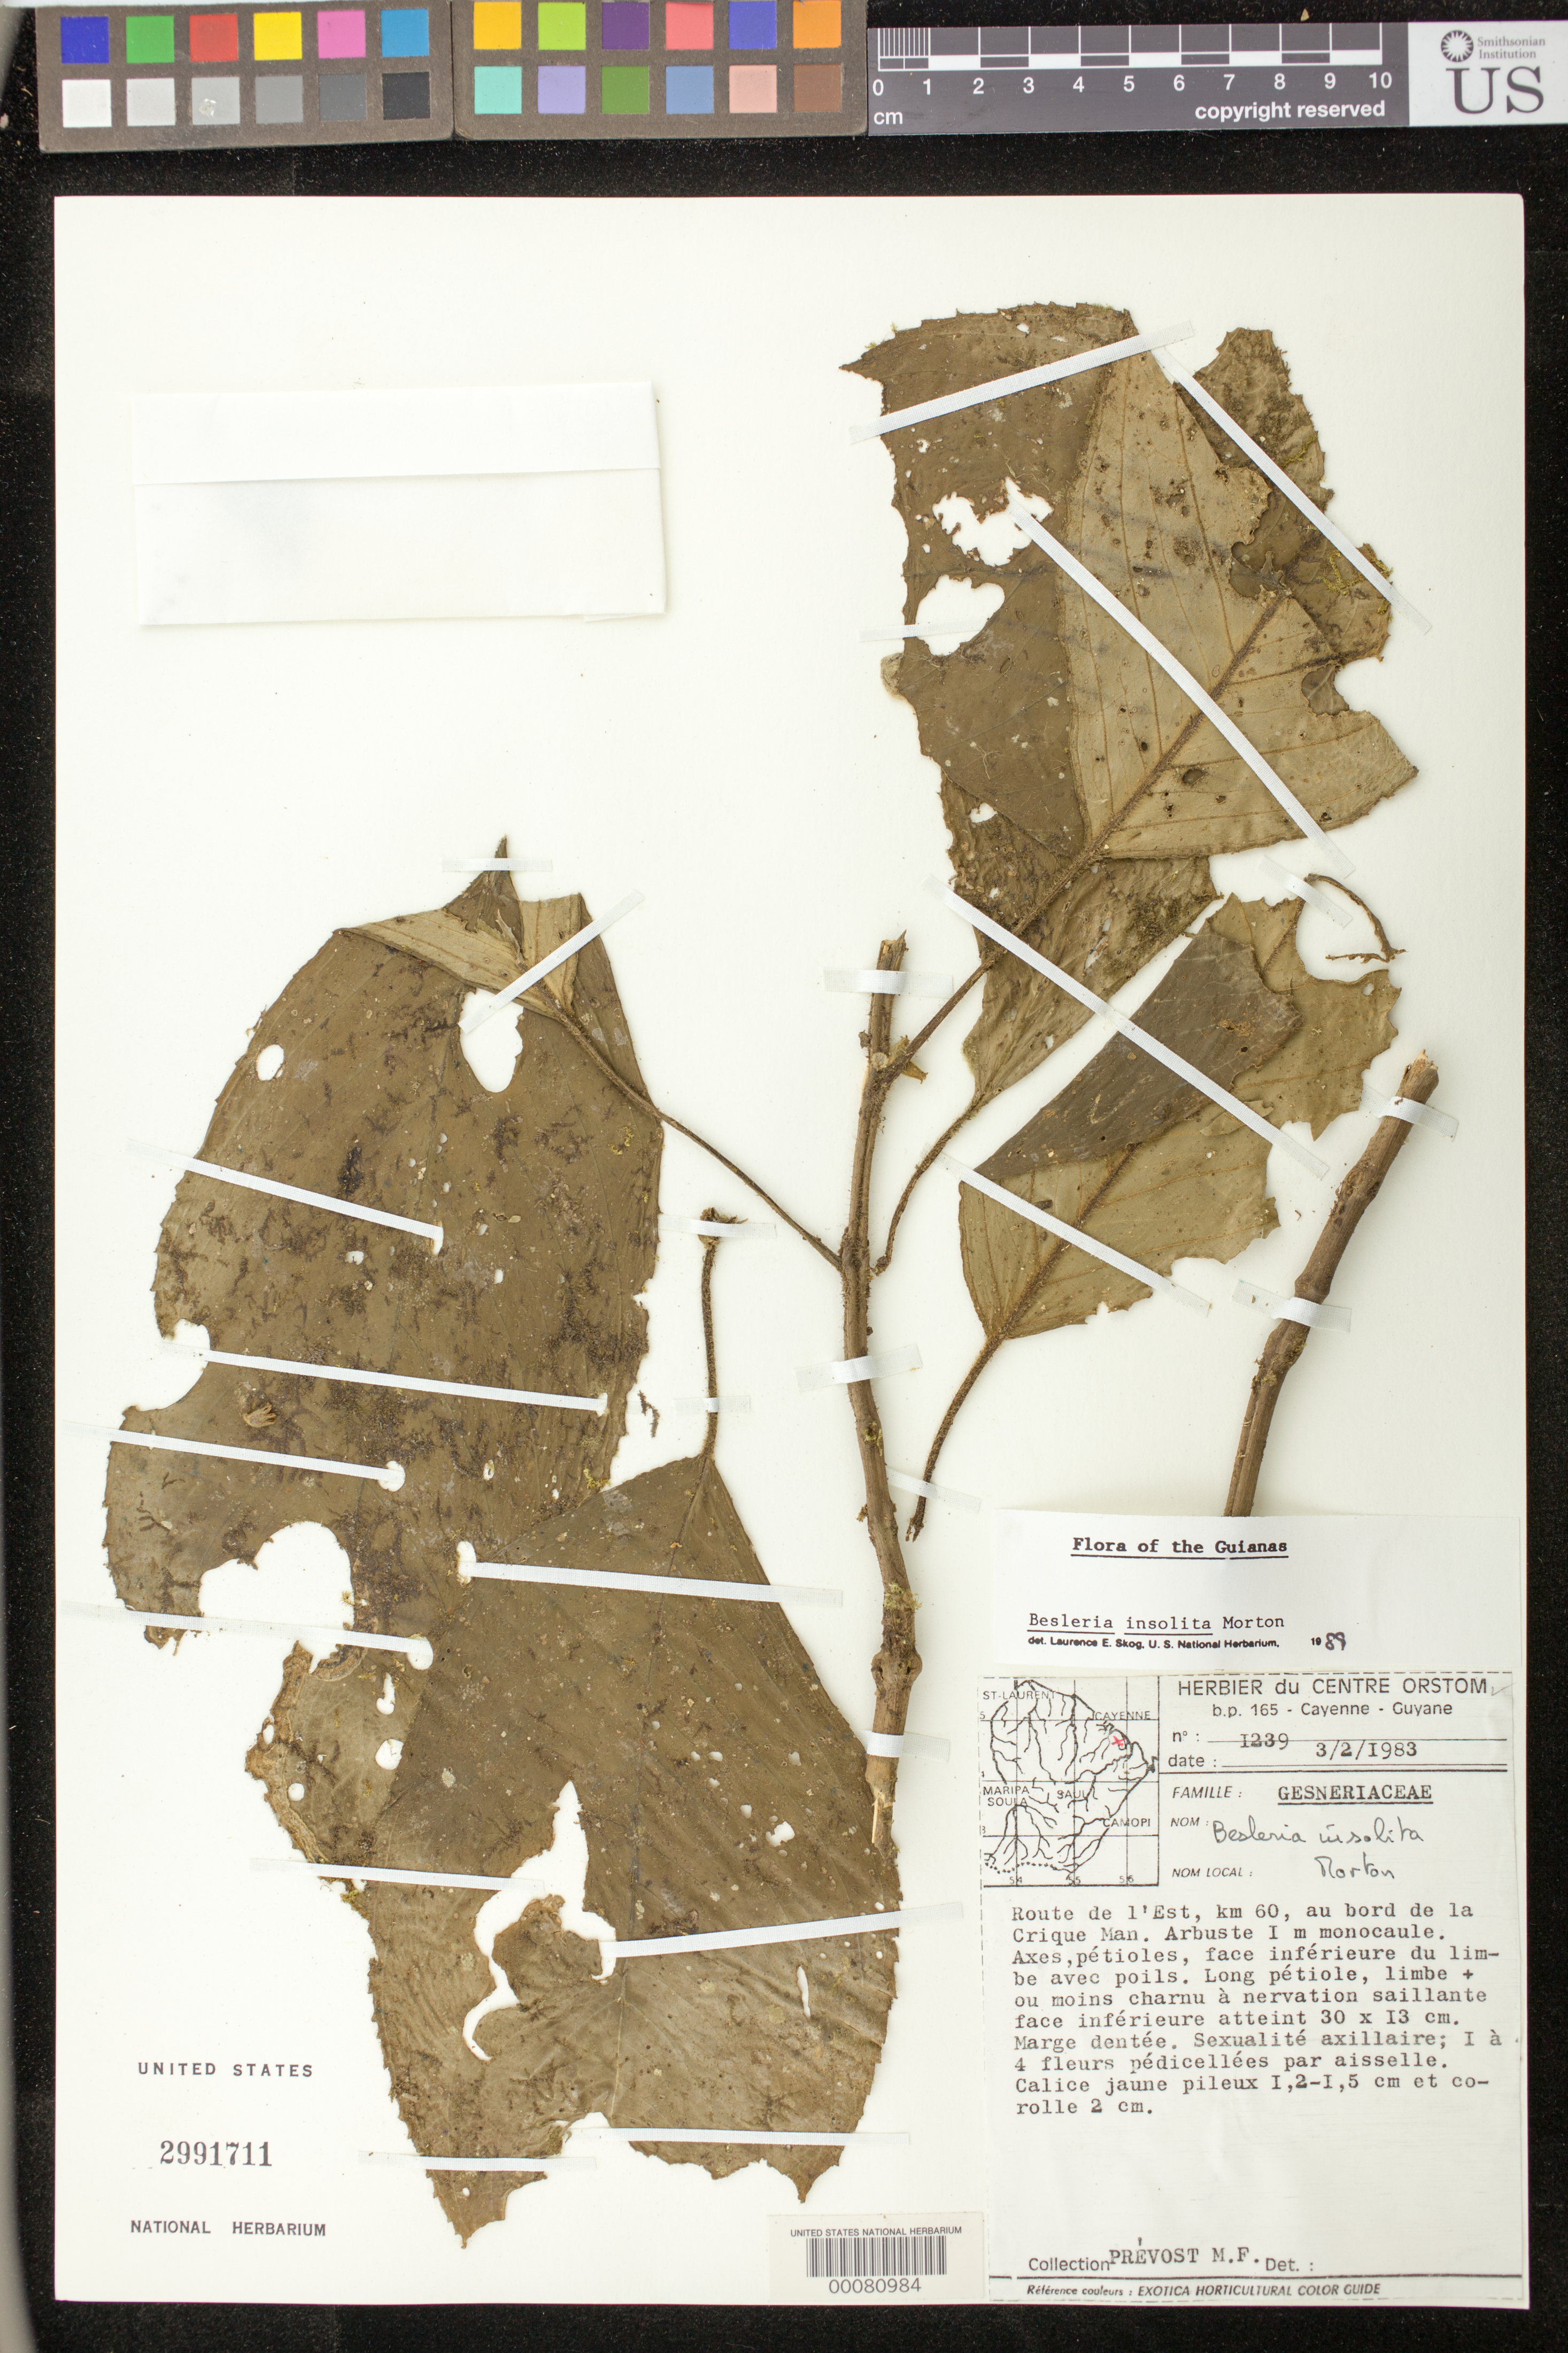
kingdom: Plantae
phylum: Tracheophyta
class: Magnoliopsida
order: Lamiales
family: Gesneriaceae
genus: Besleria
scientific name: Besleria insolita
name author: C.V. Morton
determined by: Skog, Laurence E.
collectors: M.-F. Prévost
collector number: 1239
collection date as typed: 03 Feb 1983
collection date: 1983-02-03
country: French Guiana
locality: Route de l'Est, km 60, au bord de la Crique Man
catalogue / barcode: US 2991711